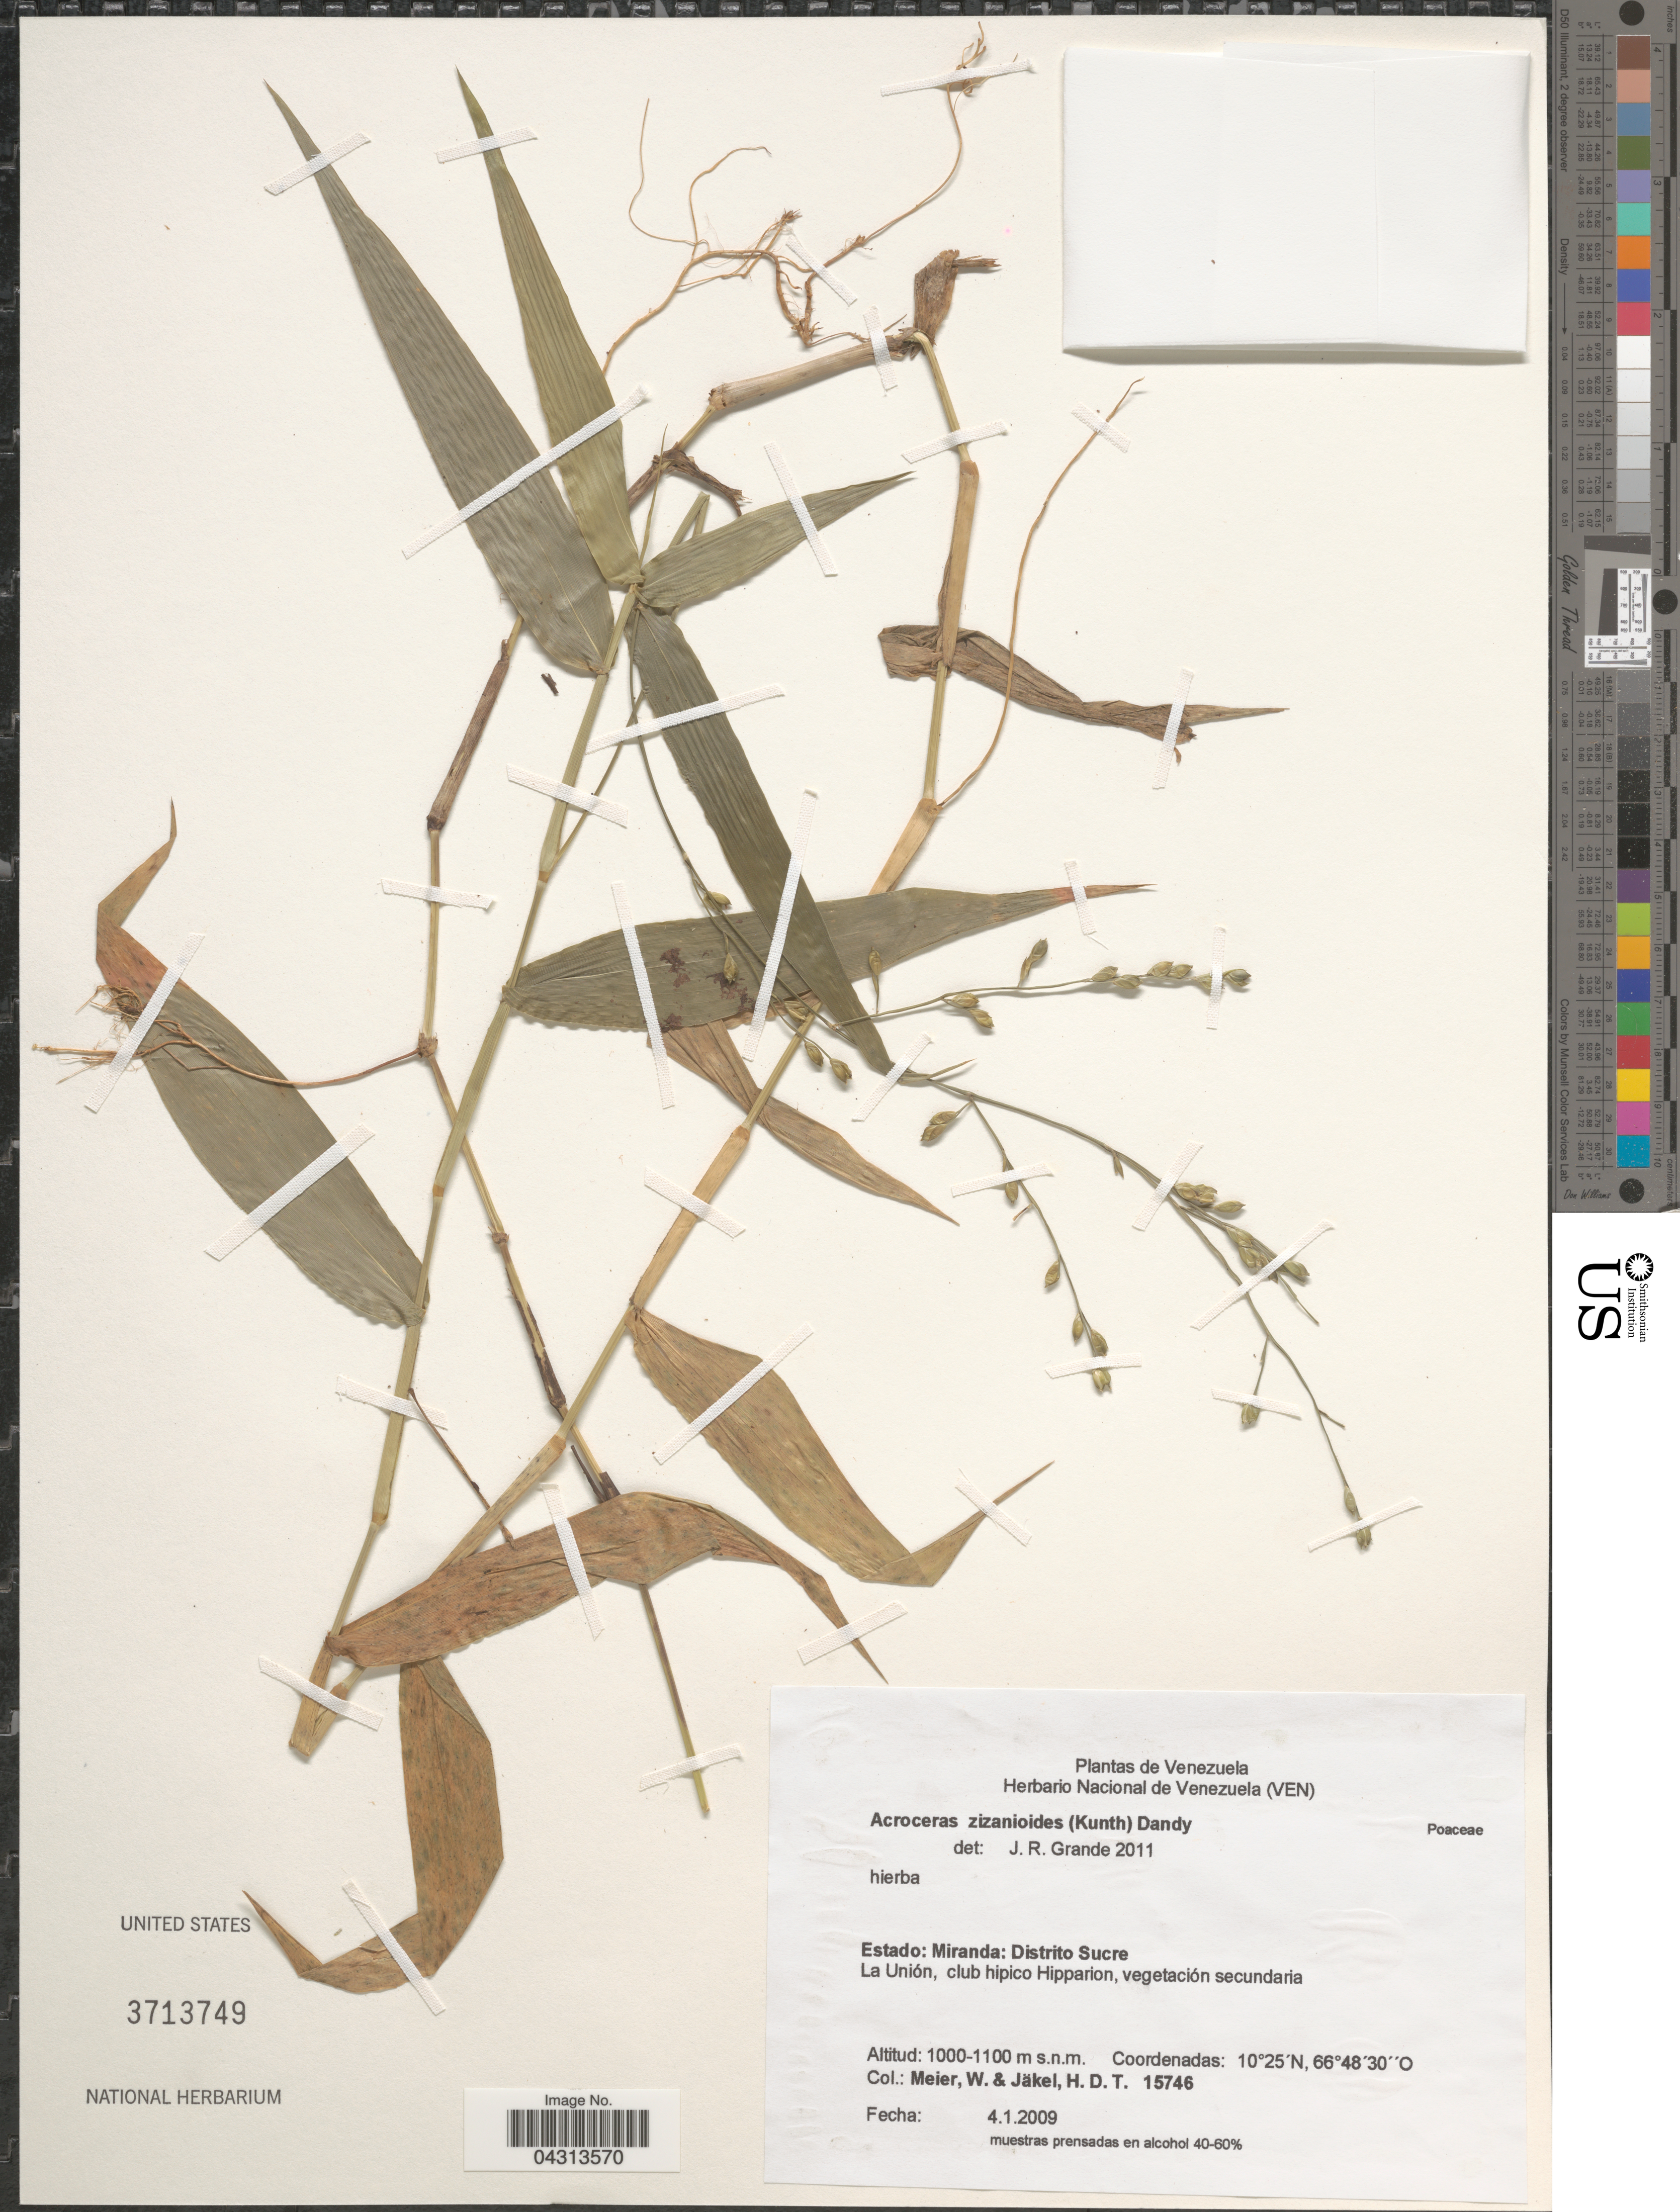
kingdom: Plantae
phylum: Tracheophyta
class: Liliopsida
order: Poales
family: Poaceae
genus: Acroceras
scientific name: Acroceras zizanioides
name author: (Kunth) Dandy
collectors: W. Meier & H. Jäkel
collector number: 15746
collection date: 2009-01-04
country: Venezuela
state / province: Miranda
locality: Distrito Sucre. La Unión, club hipico Hipparion, vegetación secundaria.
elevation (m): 1000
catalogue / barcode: US 3713749